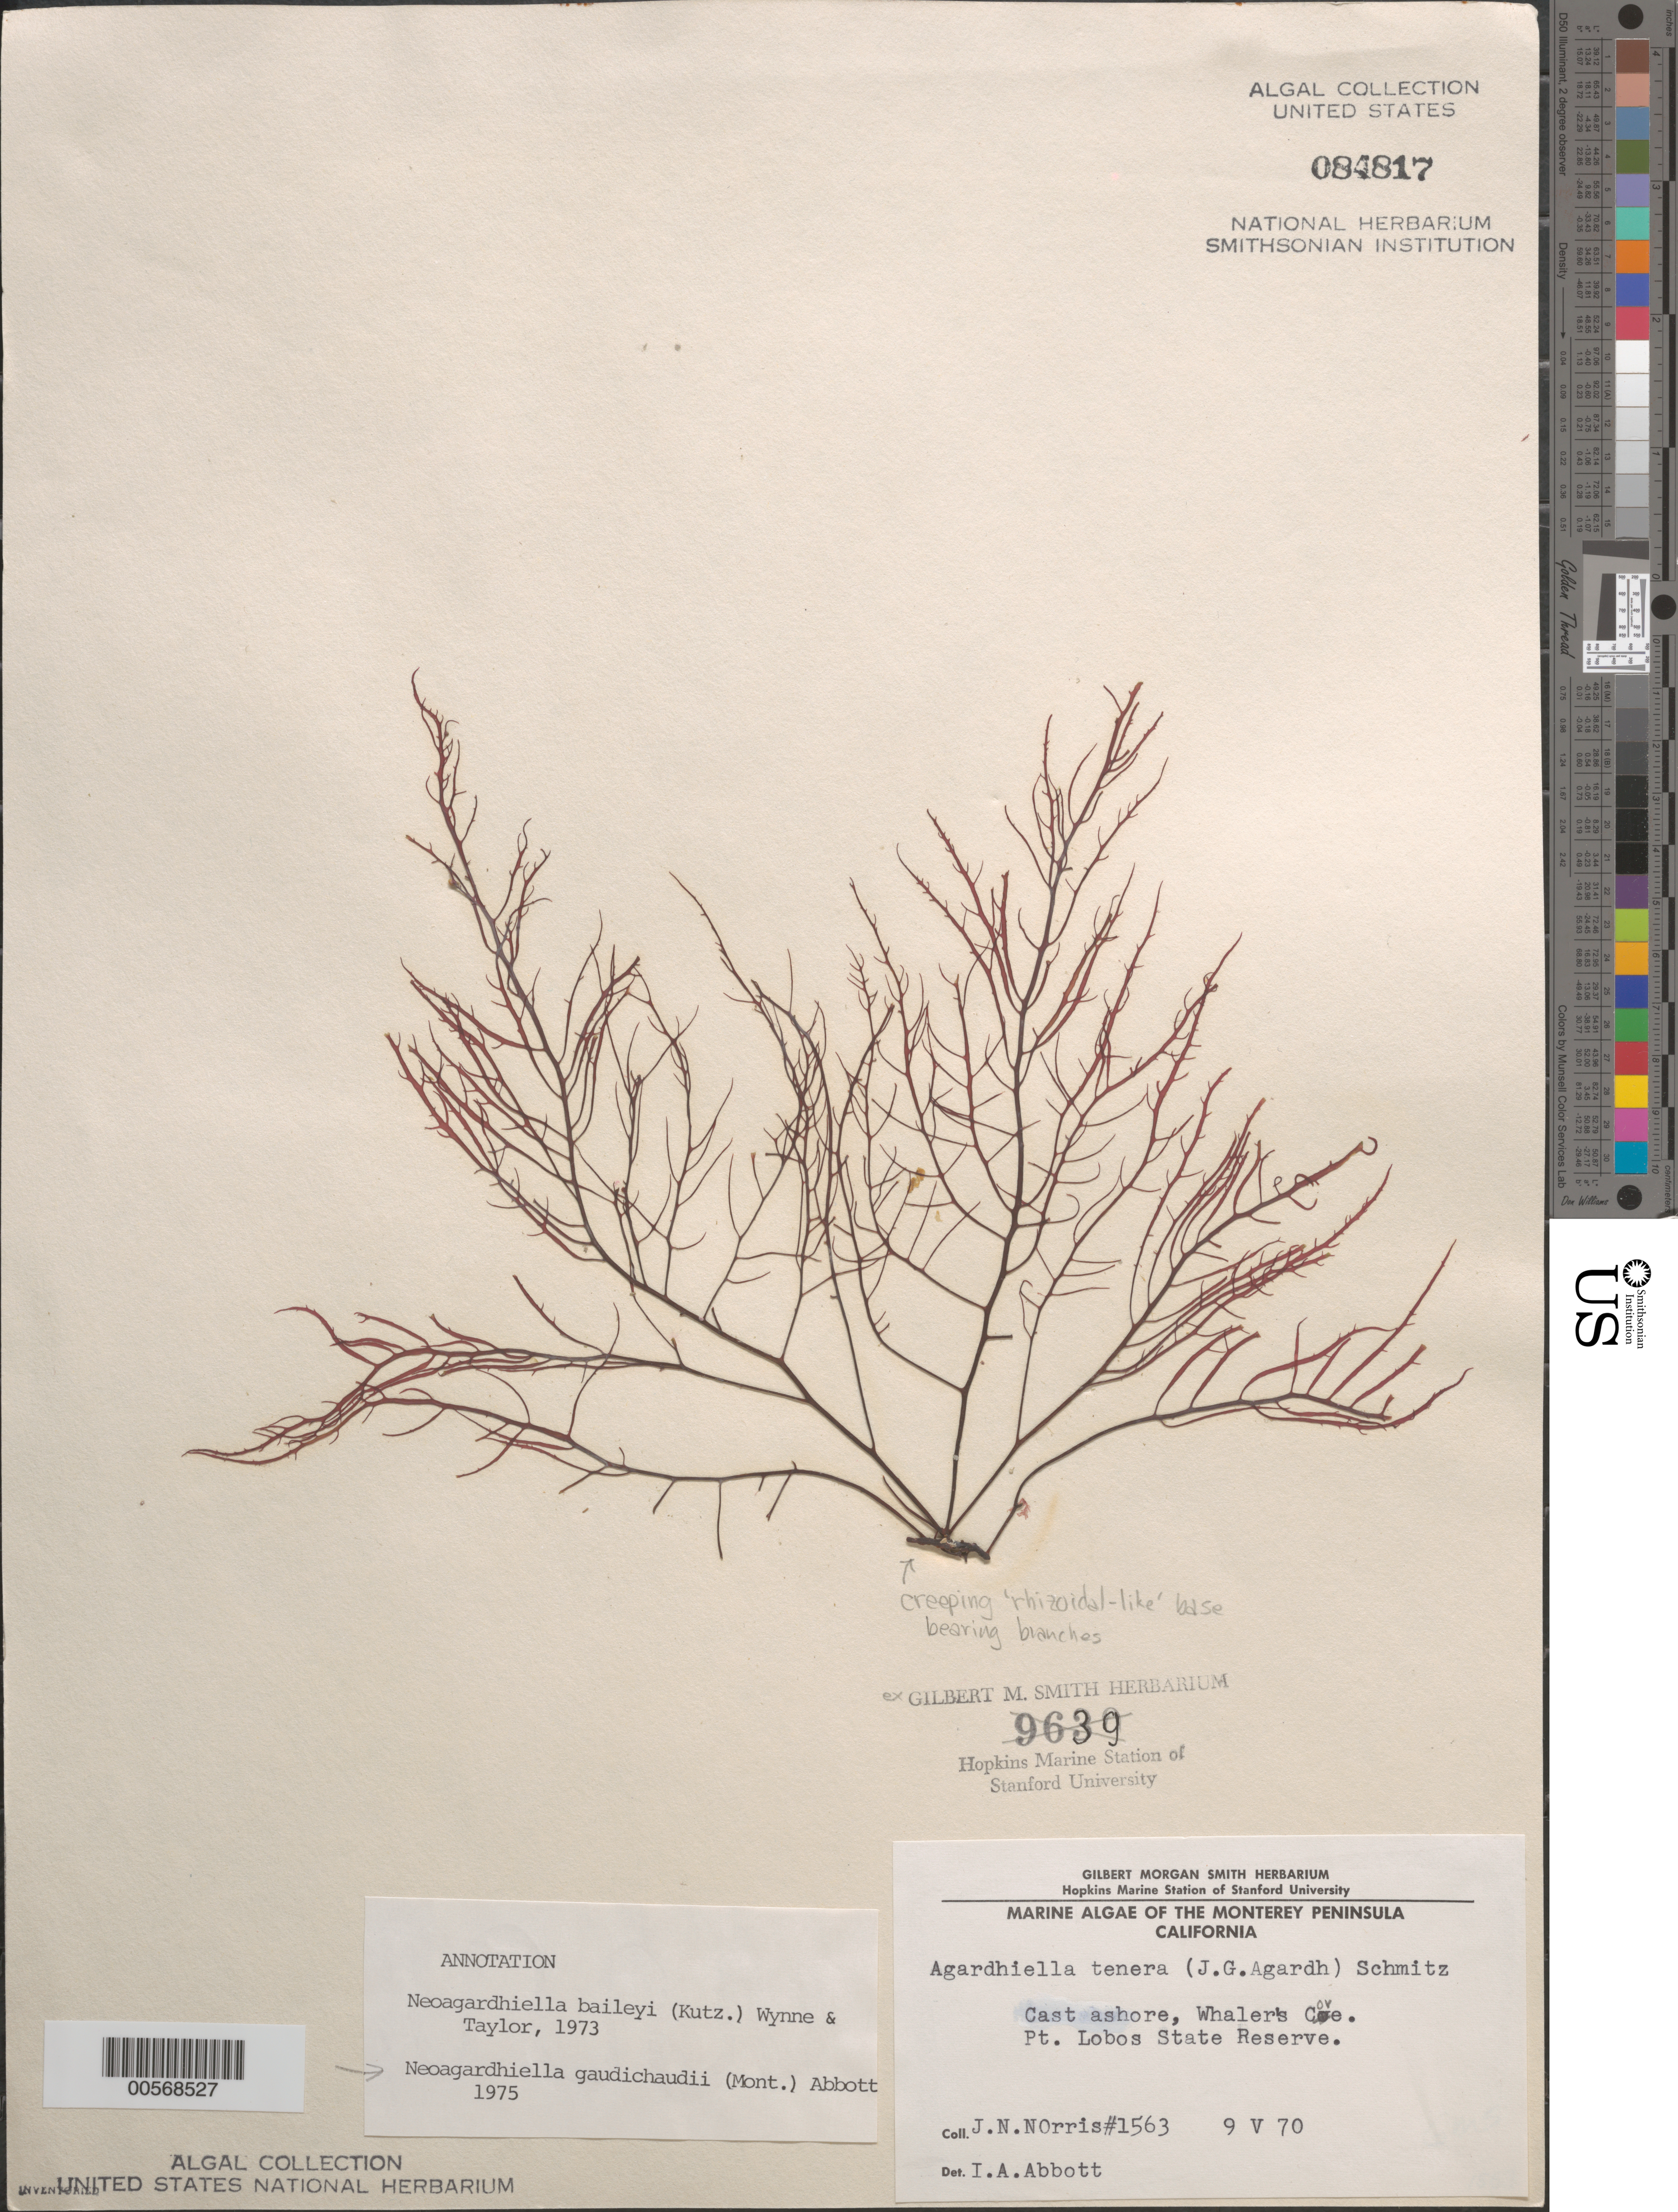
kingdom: Plantae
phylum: Rhodophyta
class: Florideophyceae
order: Gigartinales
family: Solieriaceae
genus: Sarcodiotheca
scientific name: Sarcodiotheca gaudichaudii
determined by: Algae name updating Project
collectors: J. N. Norris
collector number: JN-1563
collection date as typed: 09 May 1970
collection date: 1970-05-09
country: United States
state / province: California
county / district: Monterey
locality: Whaler's Cove, Point Lobos State Reserve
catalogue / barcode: US 84817